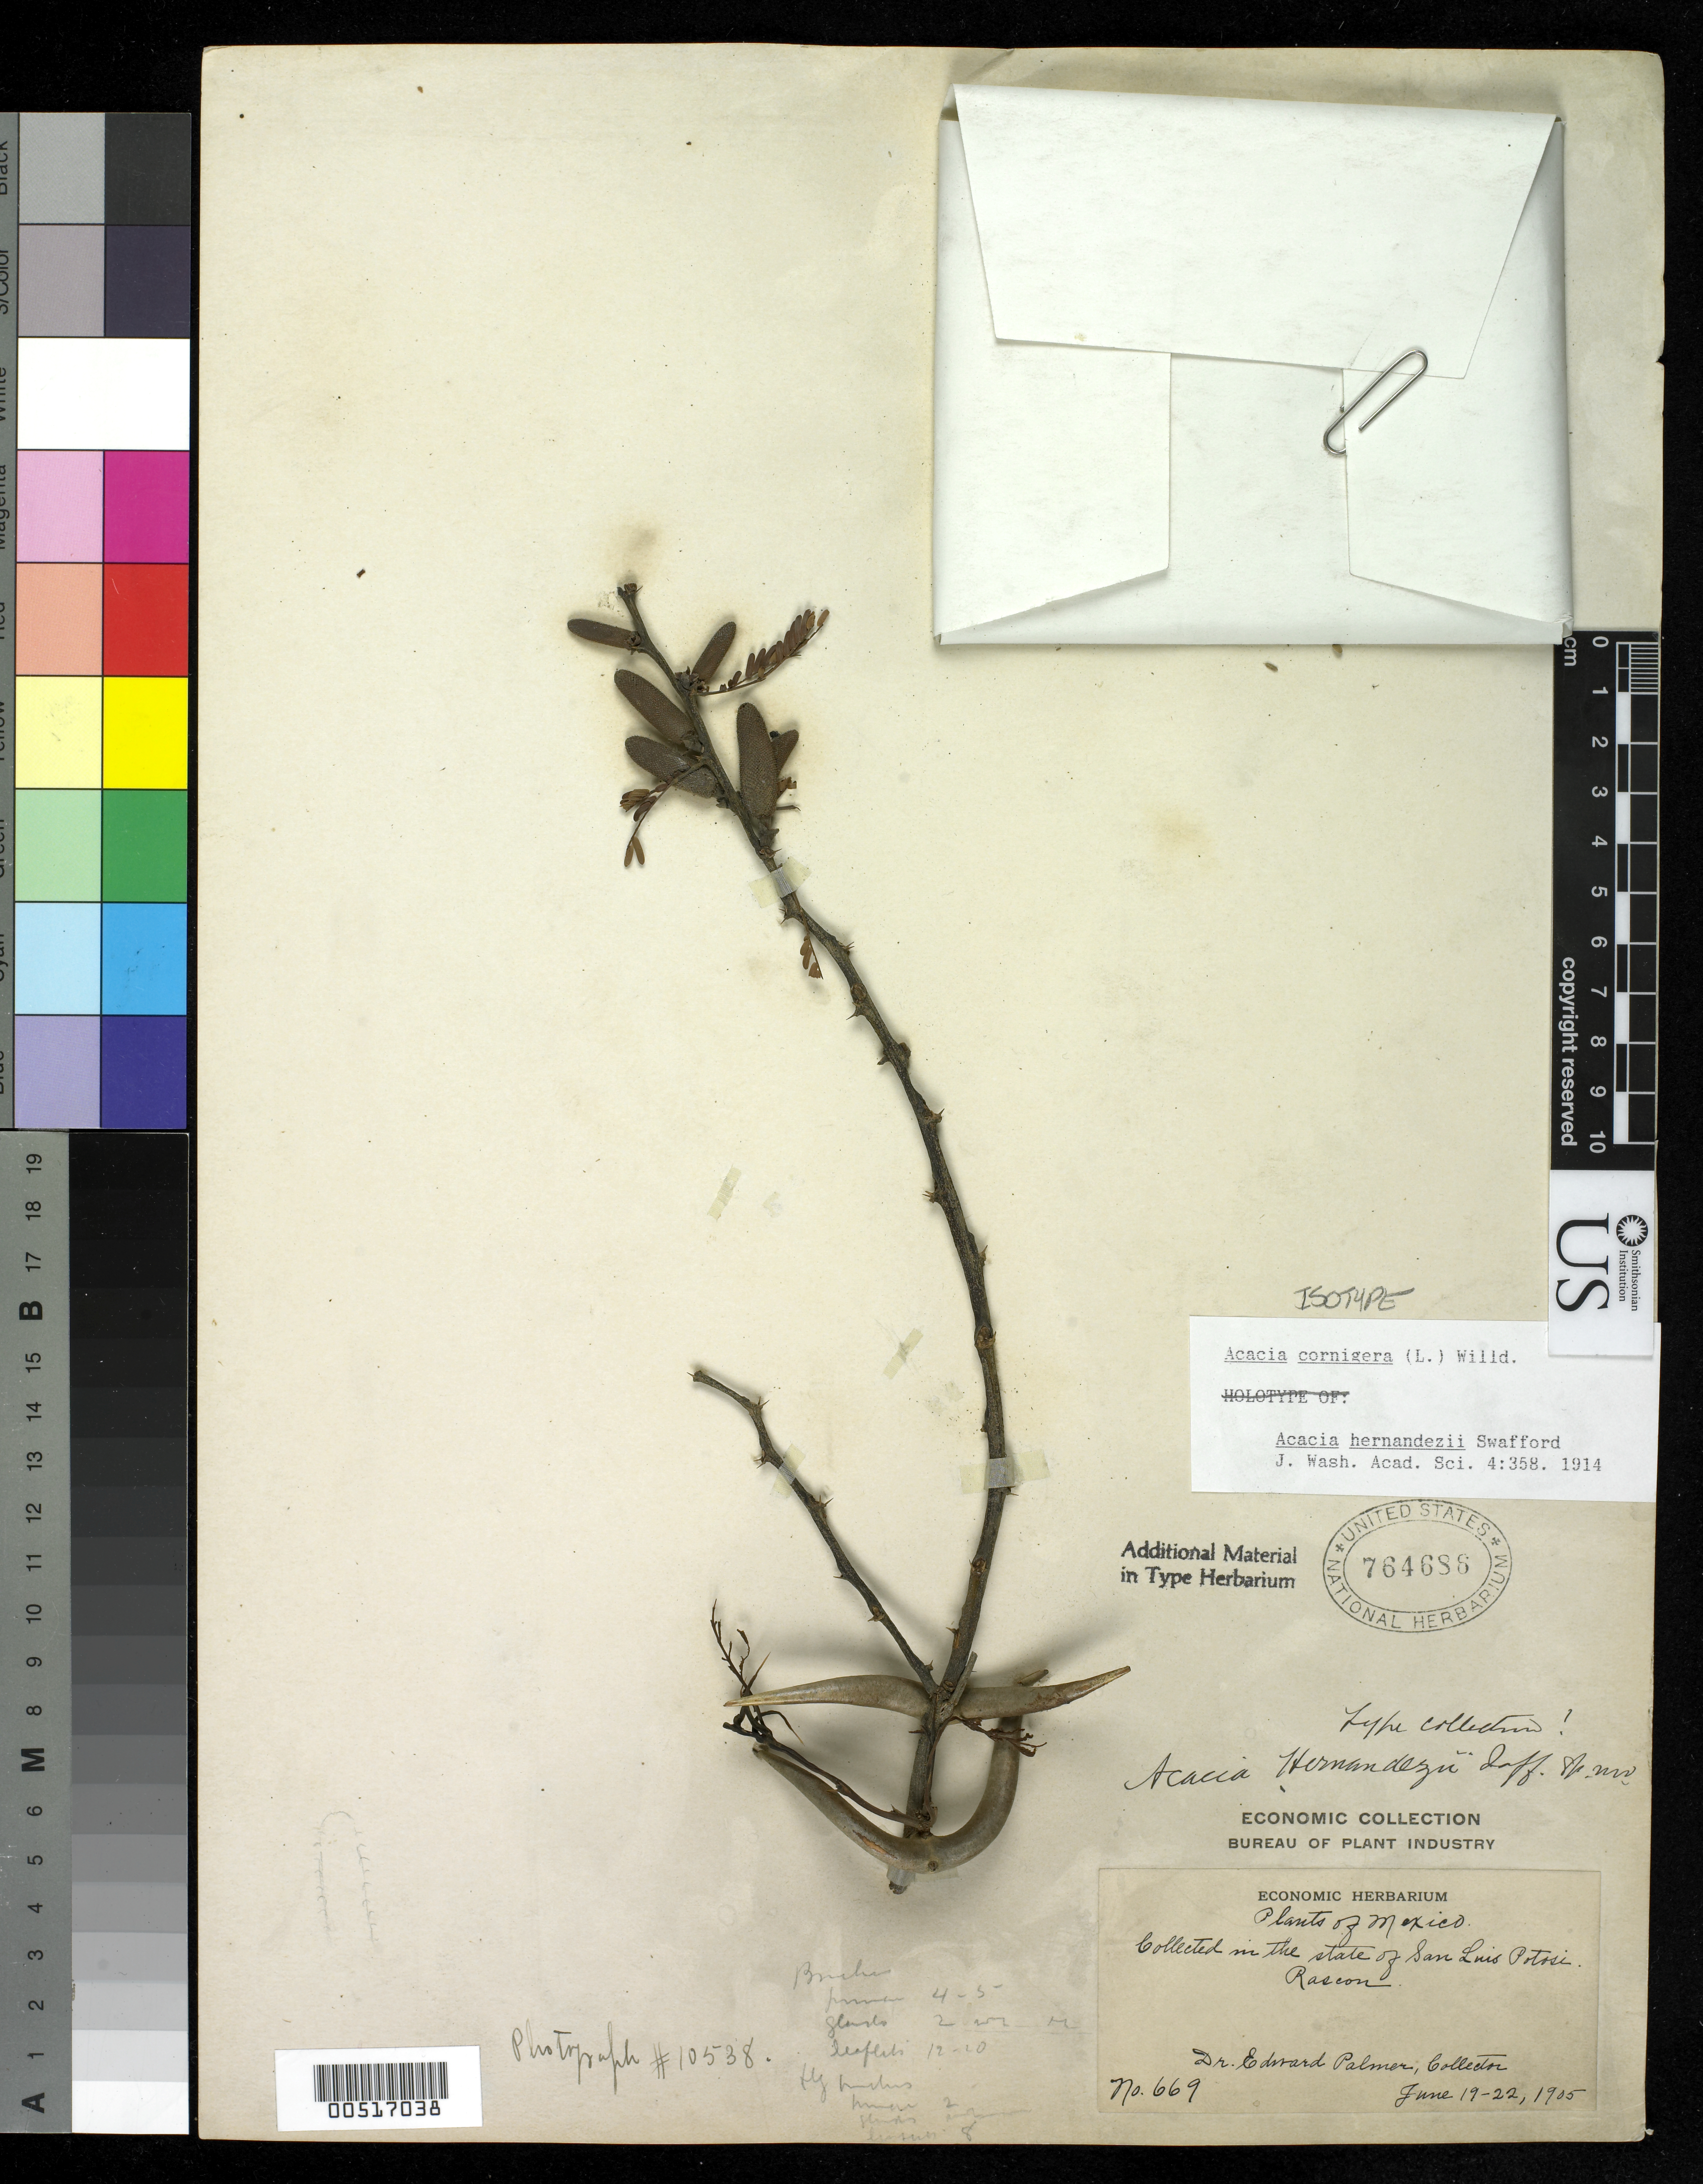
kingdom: Plantae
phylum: Tracheophyta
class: Magnoliopsida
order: Fabales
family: Fabaceae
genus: Acacia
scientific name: Acacia hernandezii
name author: Saff.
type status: Isotype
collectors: E. Palmer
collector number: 669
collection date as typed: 19 Jun 1905 to 22 Jun 1905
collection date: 1905-06-19/1905-06-22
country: Mexico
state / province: San Luis Potosí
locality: Rascon.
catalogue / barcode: US 764686